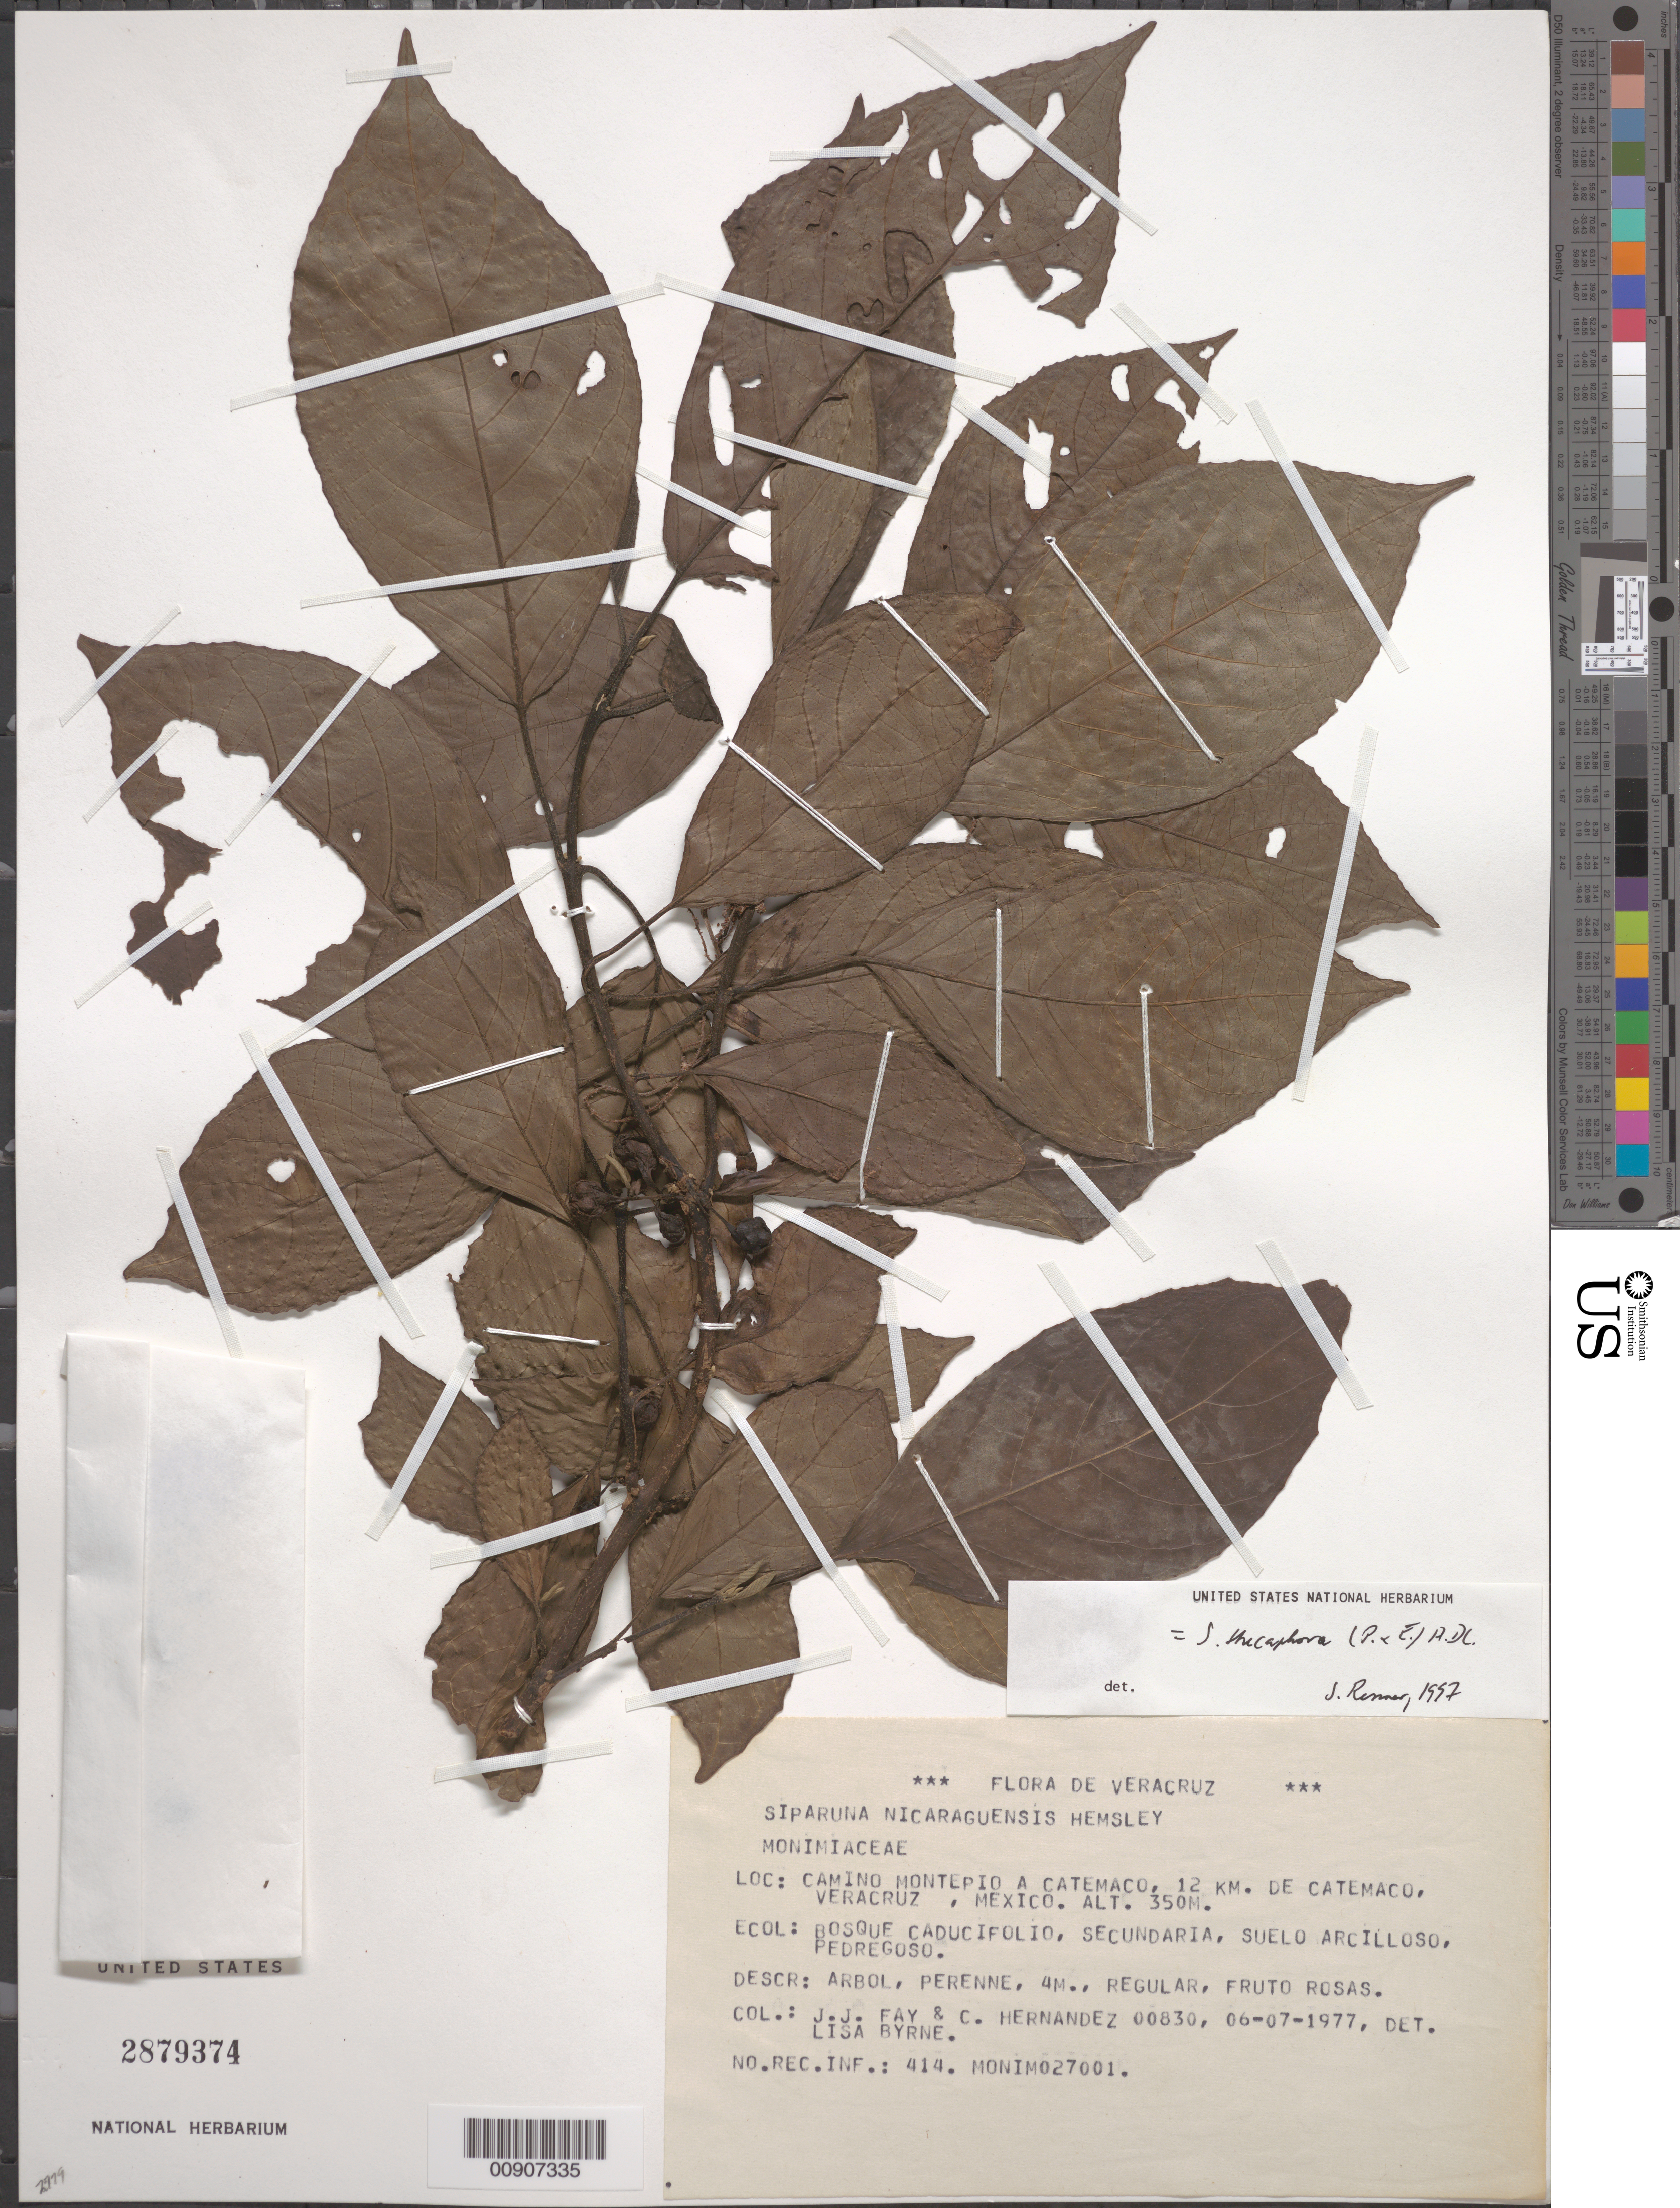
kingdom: Plantae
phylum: Tracheophyta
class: Magnoliopsida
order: Laurales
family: Siparunaceae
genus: Siparuna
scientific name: Siparuna thecaphora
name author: (Poepp. & Endl.) A. DC.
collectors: J. J. Fay & C. Hernandez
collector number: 00830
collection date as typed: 07 Jun 1977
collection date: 1977-06-07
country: Mexico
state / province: Veracruz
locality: Camino Montepio a Catemaco, 12 km. de Catemaco, Veracruz.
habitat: Bosque caducifolio, secundaria, suelo arcilloso, pedregoso.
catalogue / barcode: US 2879374